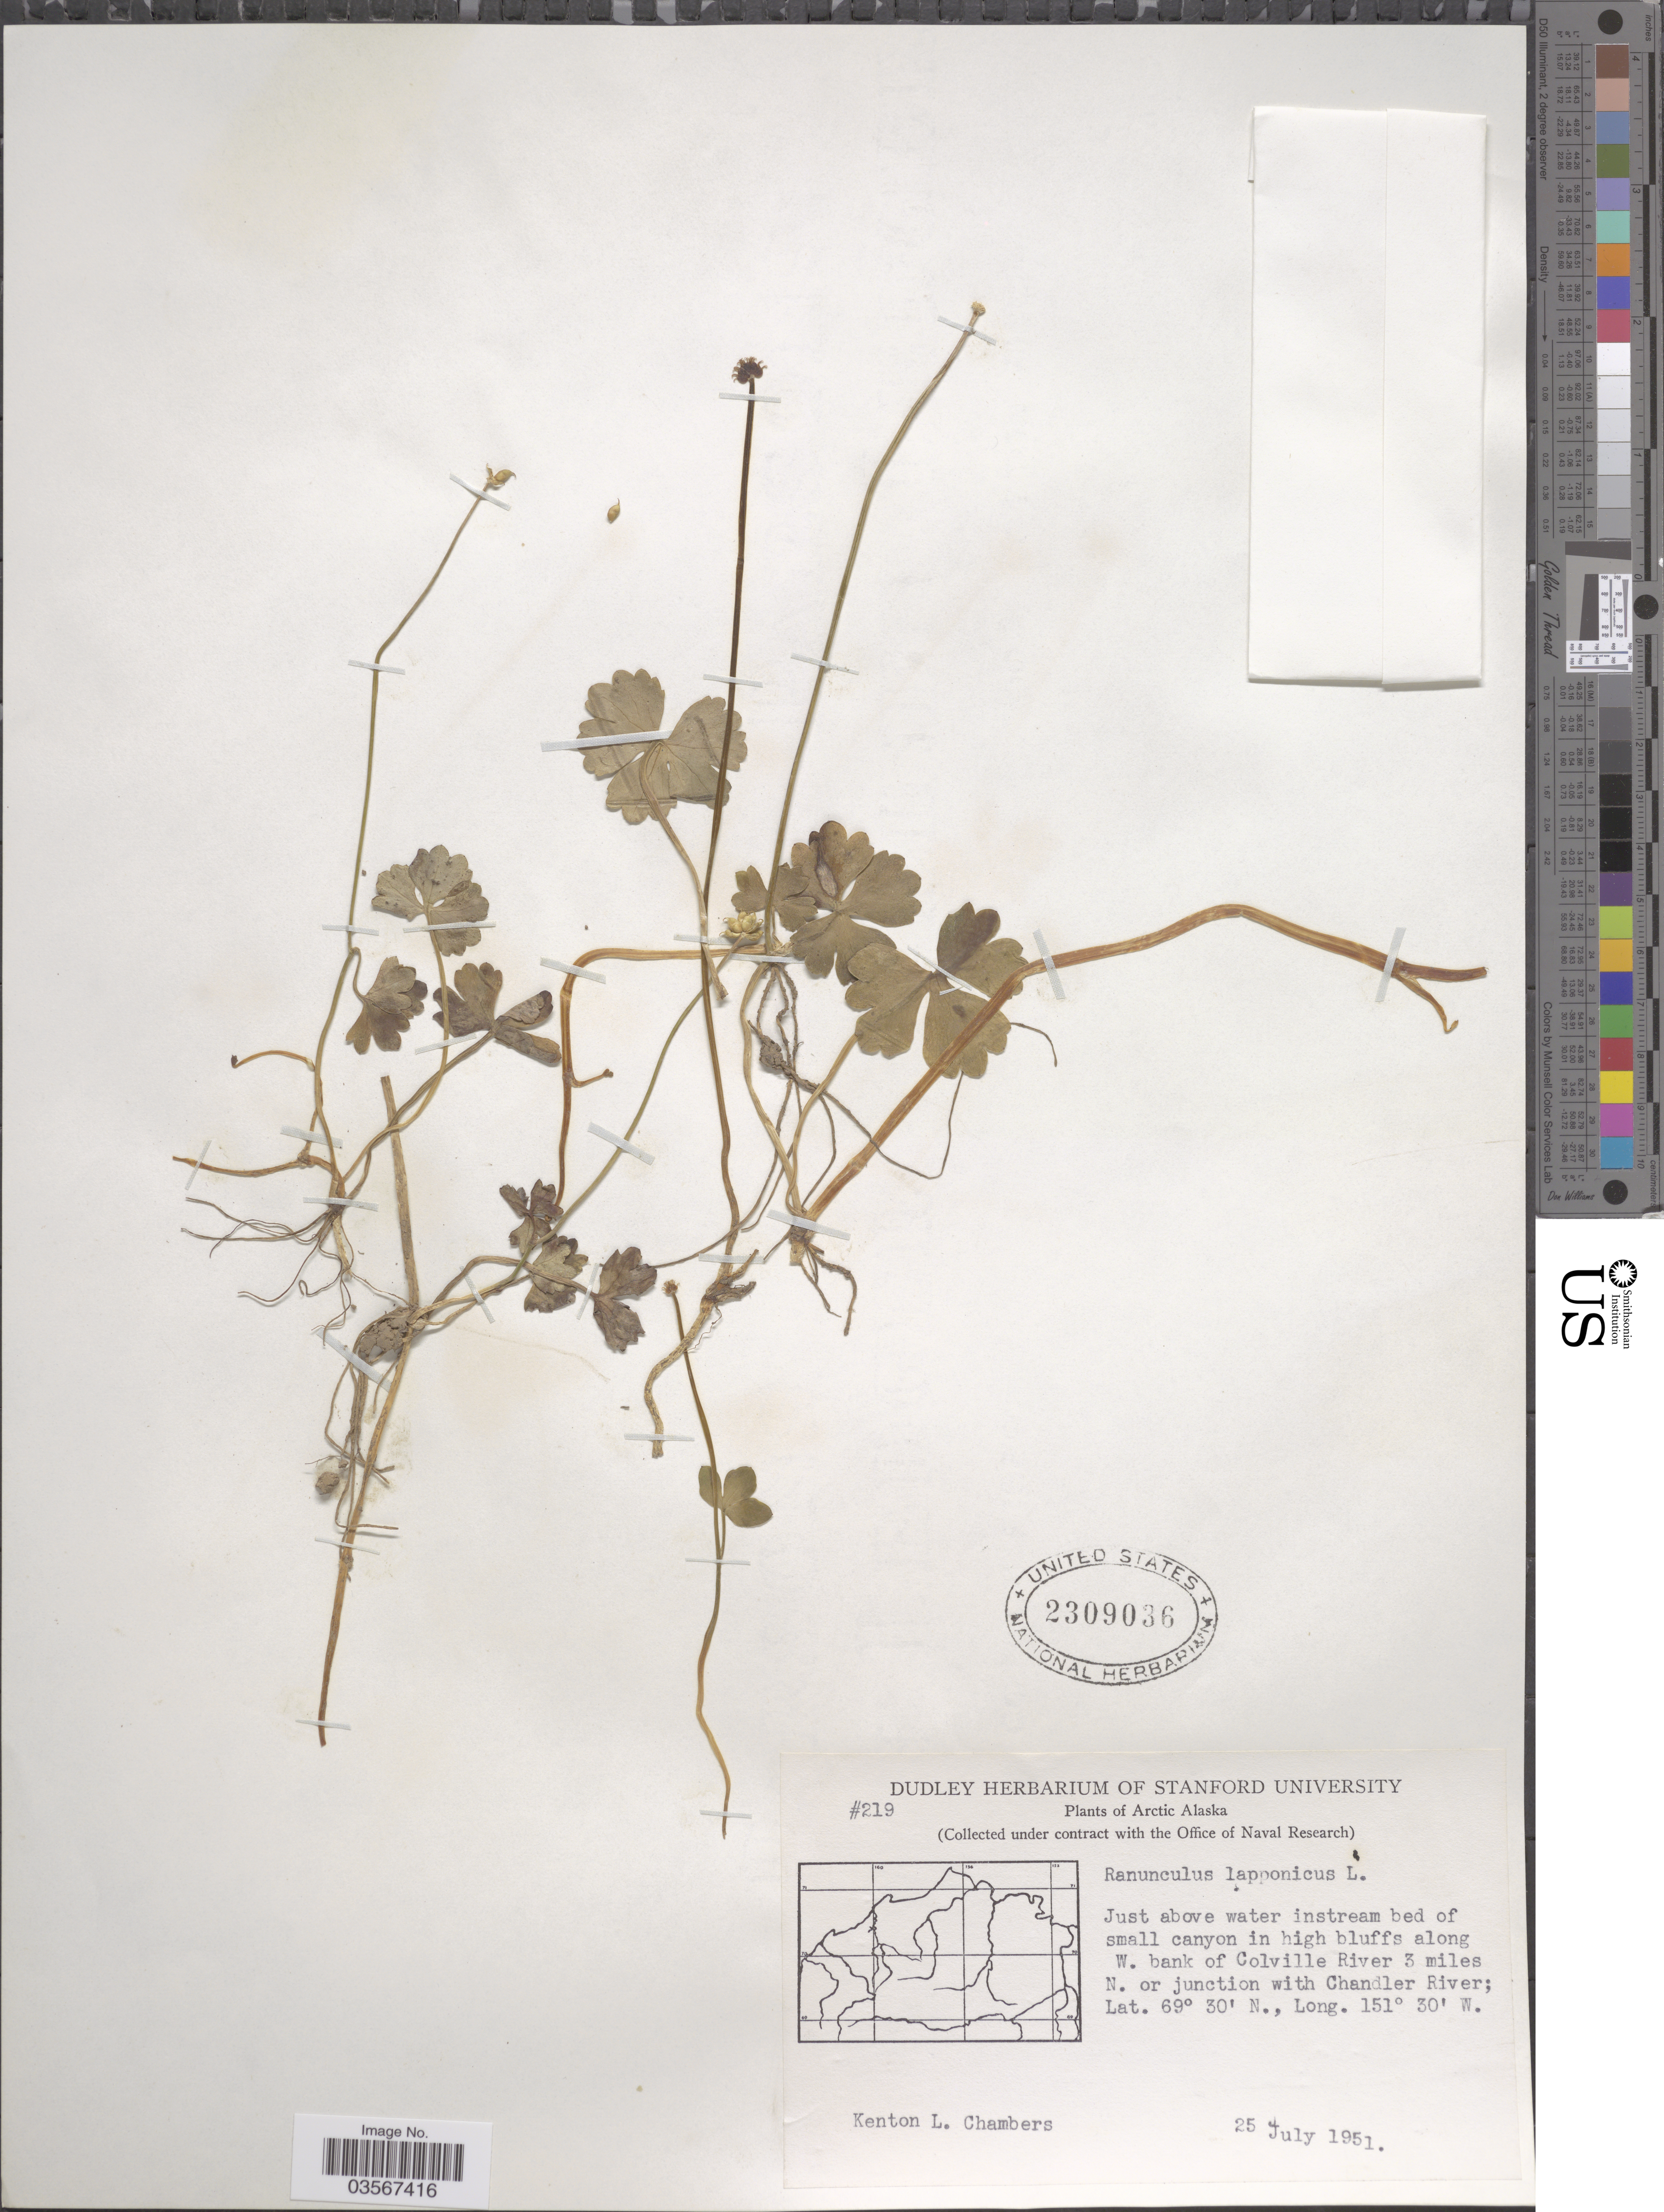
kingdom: Plantae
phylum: Tracheophyta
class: Magnoliopsida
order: Ranunculales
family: Ranunculaceae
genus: Ranunculus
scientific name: Ranunculus lapponicus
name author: L.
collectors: K. L. Chambers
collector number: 219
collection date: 1951-07-25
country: United States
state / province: Alaska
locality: Arctic Alaska. Just above water in stream bed of small canyon in high bluffs along W. bank of Colville River 3 miles N. or junction with Chandler River.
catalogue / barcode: US 2309036